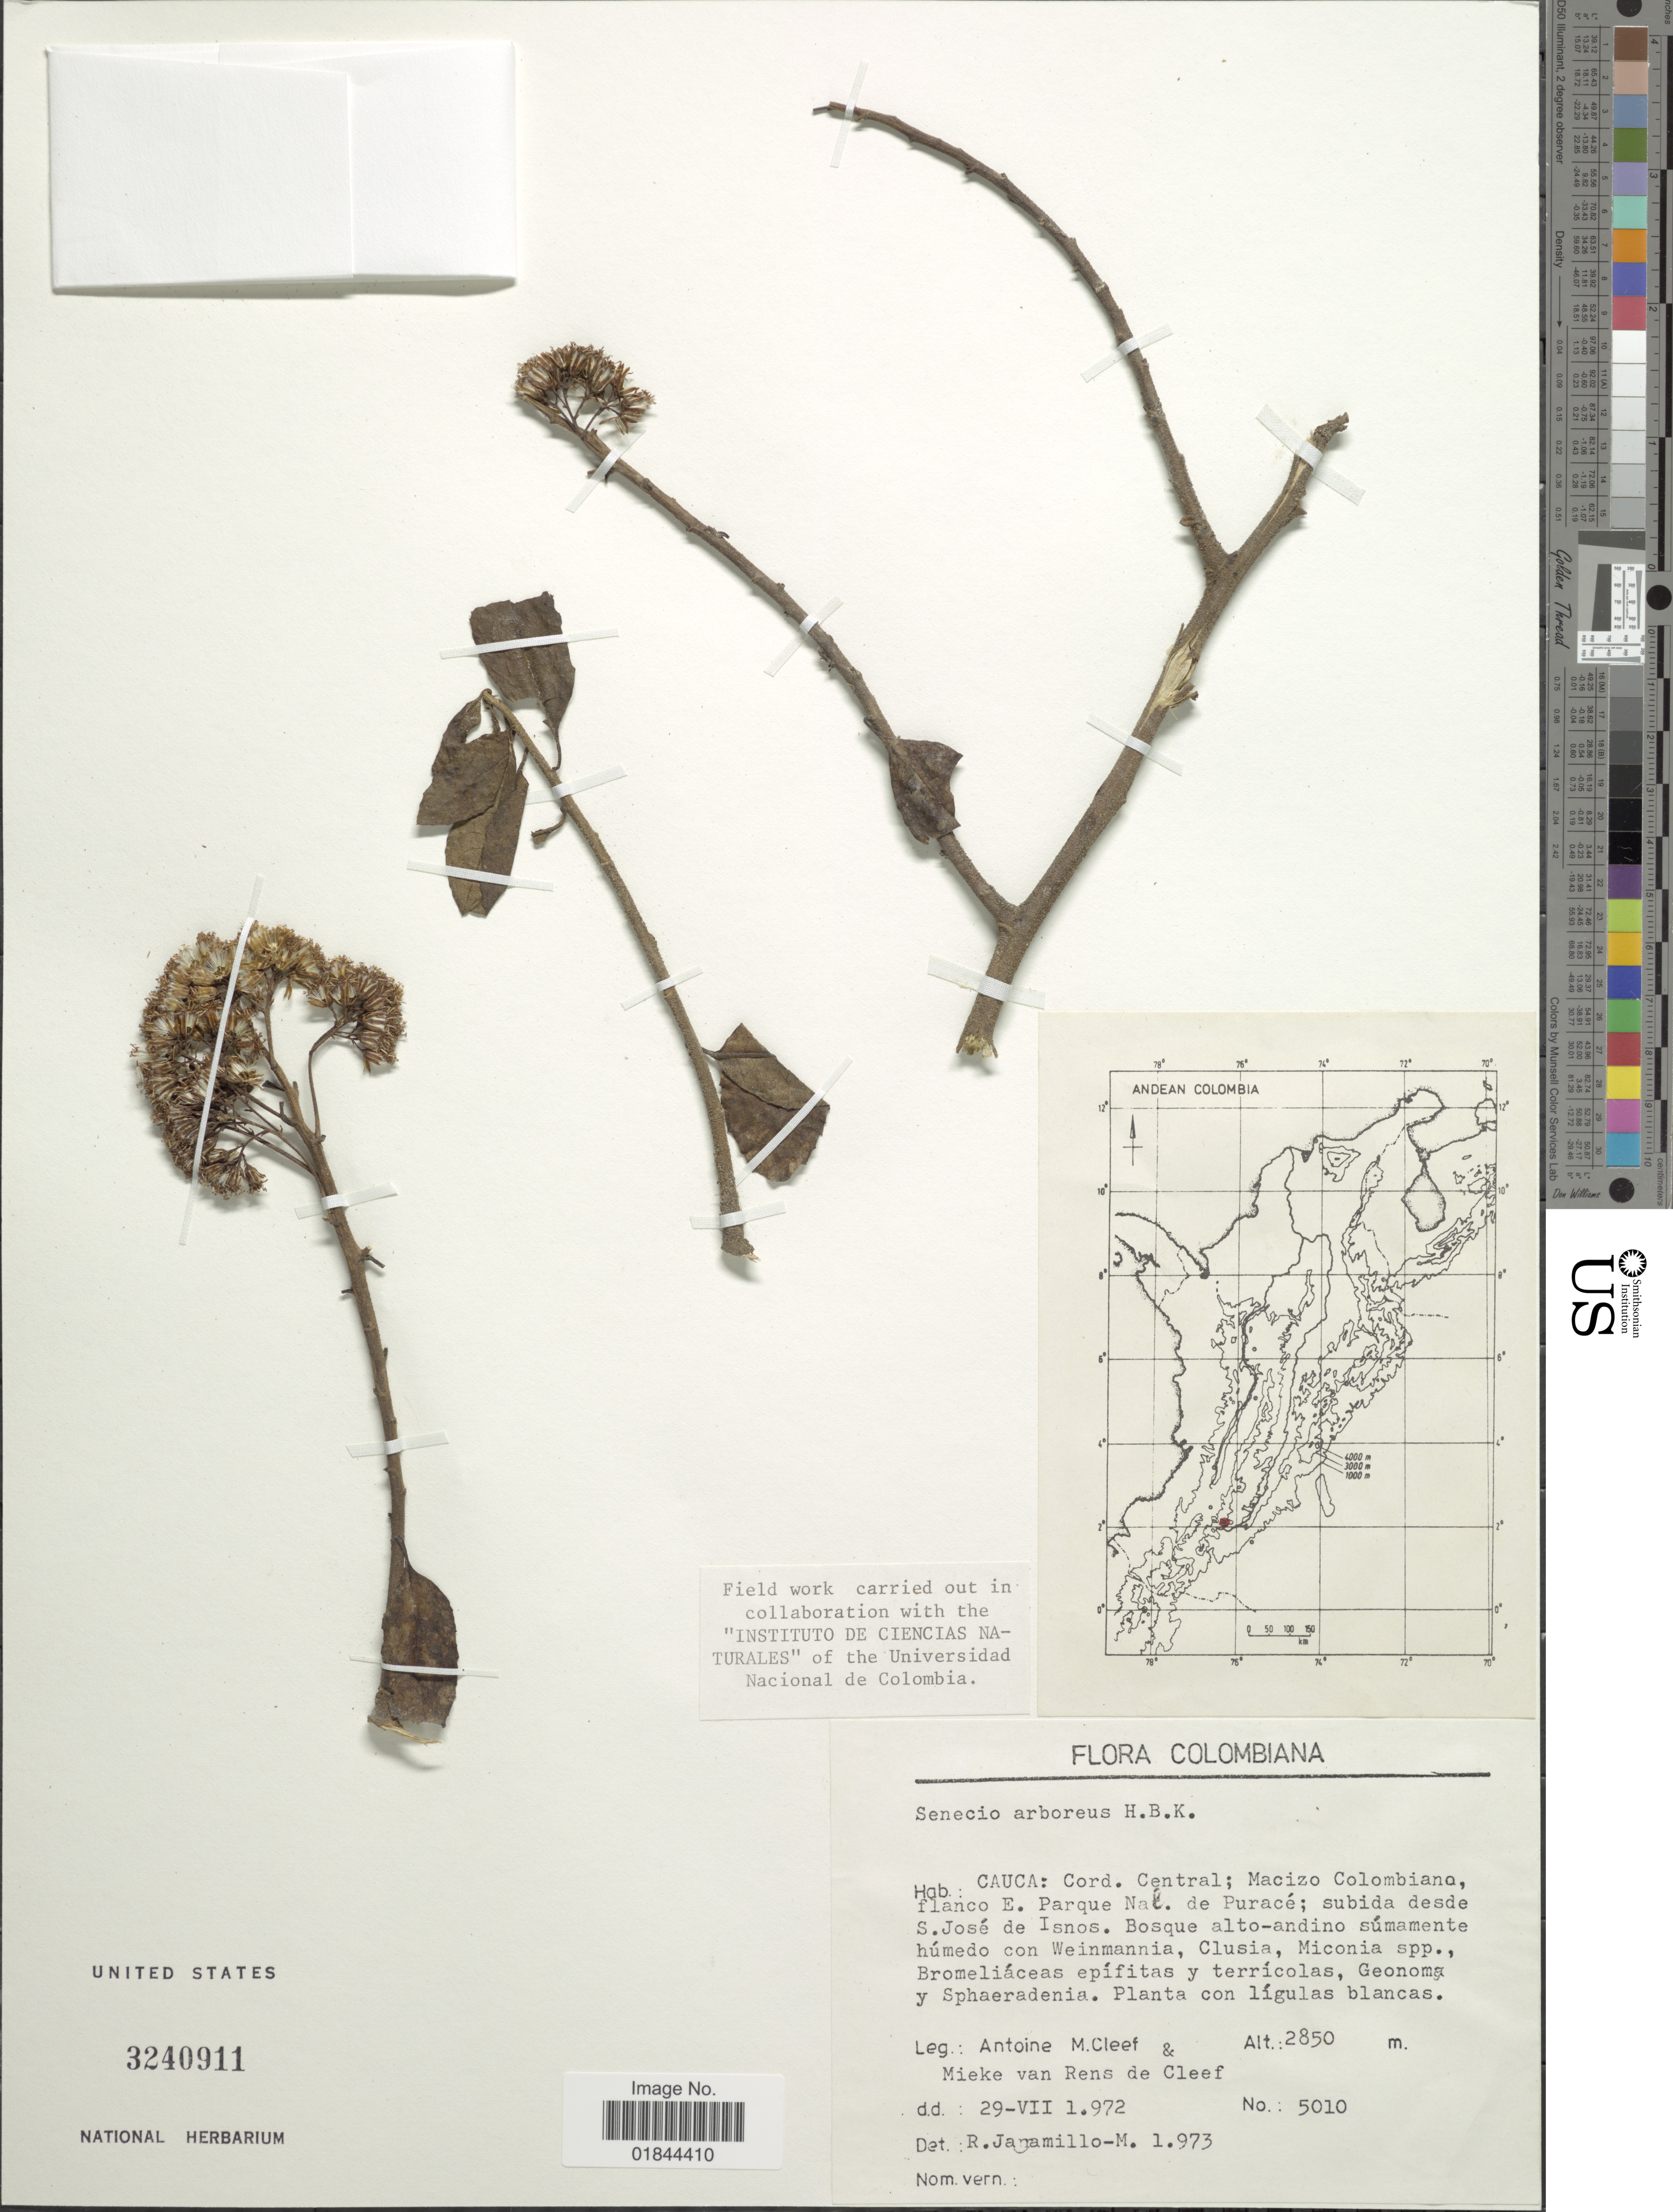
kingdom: Plantae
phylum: Tracheophyta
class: Magnoliopsida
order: Asterales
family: Asteraceae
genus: Pentacalia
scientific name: Pentacalia arborea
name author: (Kunth) H. Rob. & Cuatrec.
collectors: A. M. Cleef & A. M. van Rens de Cleef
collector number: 5010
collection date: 1972-07-29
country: Colombia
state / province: Cauca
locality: Cord. Central; Macizo Colombiano, flanco E. Parque Nac de Puracé; subida desde S. José de Isnos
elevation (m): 2850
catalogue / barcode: US 3240911